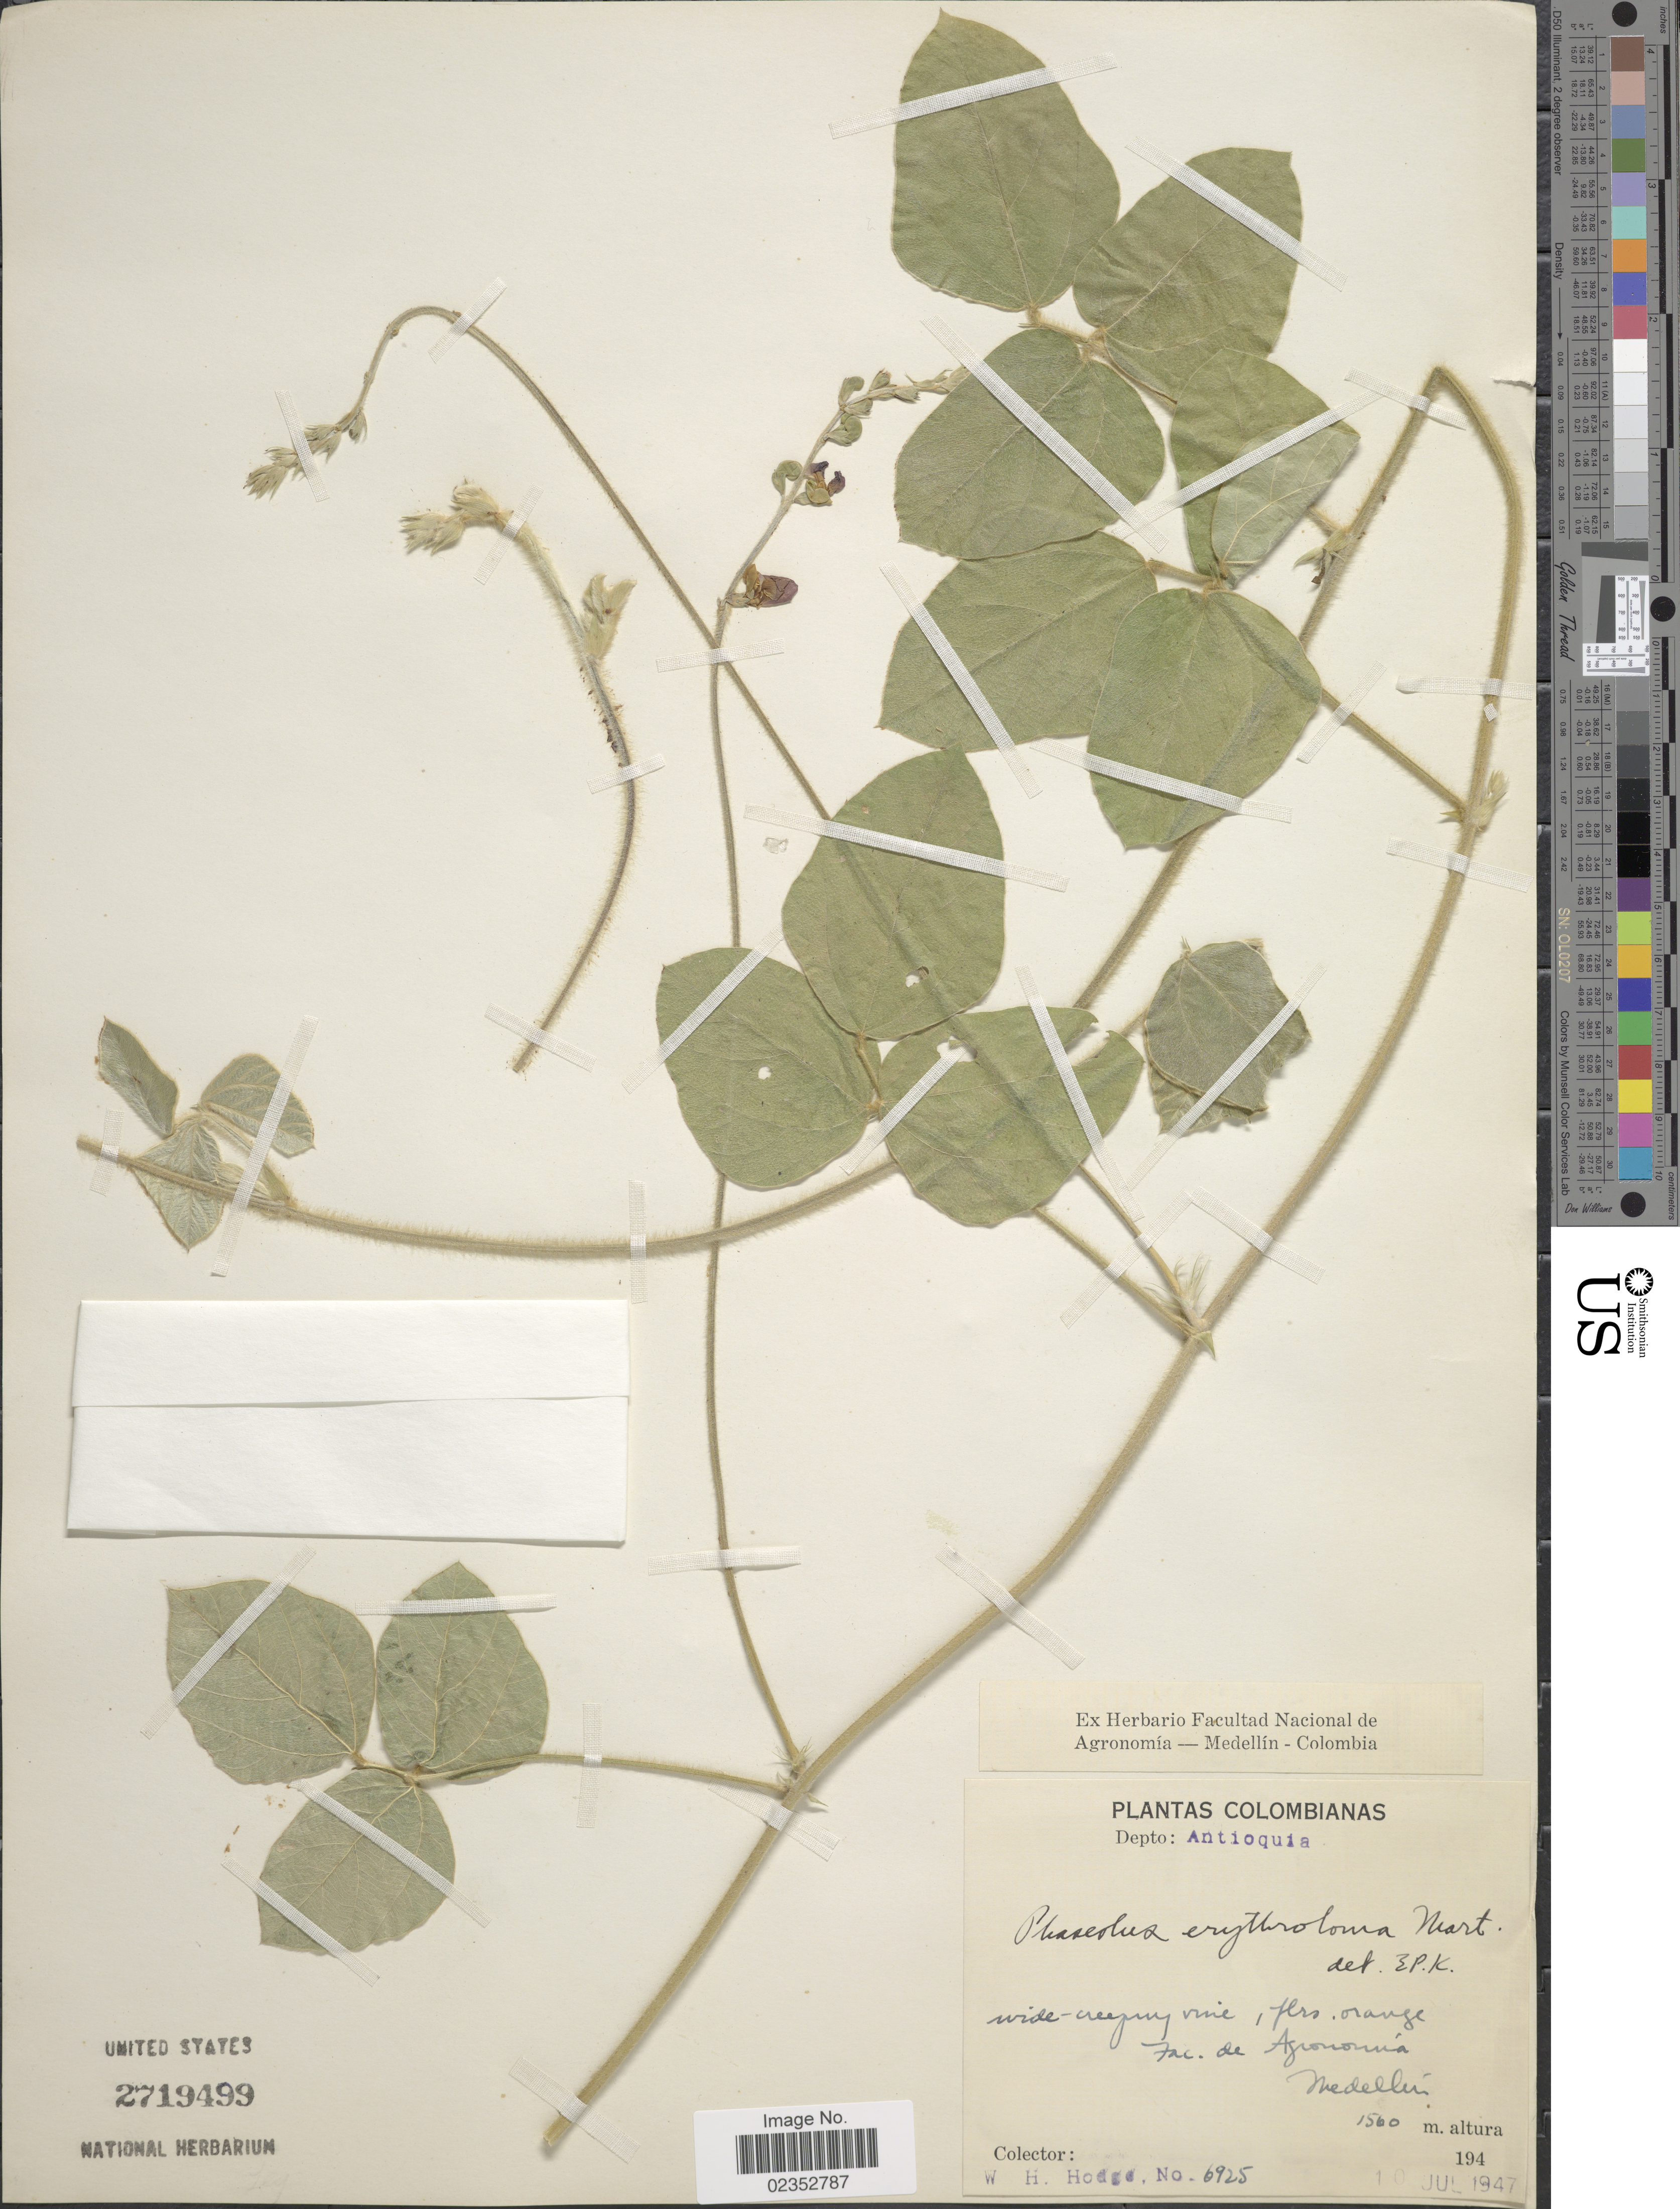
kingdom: Plantae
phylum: Tracheophyta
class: Magnoliopsida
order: Fabales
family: Fabaceae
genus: Macroptilium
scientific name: Macroptilium erythroloma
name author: (Mart. ex Benth.) Urb.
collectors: W. Hodge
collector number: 6925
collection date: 1947-07-10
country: Colombia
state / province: Antioquia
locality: Depto. Antioquia, Fac de Agronomia, Medellín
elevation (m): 1560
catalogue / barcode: US 2719499